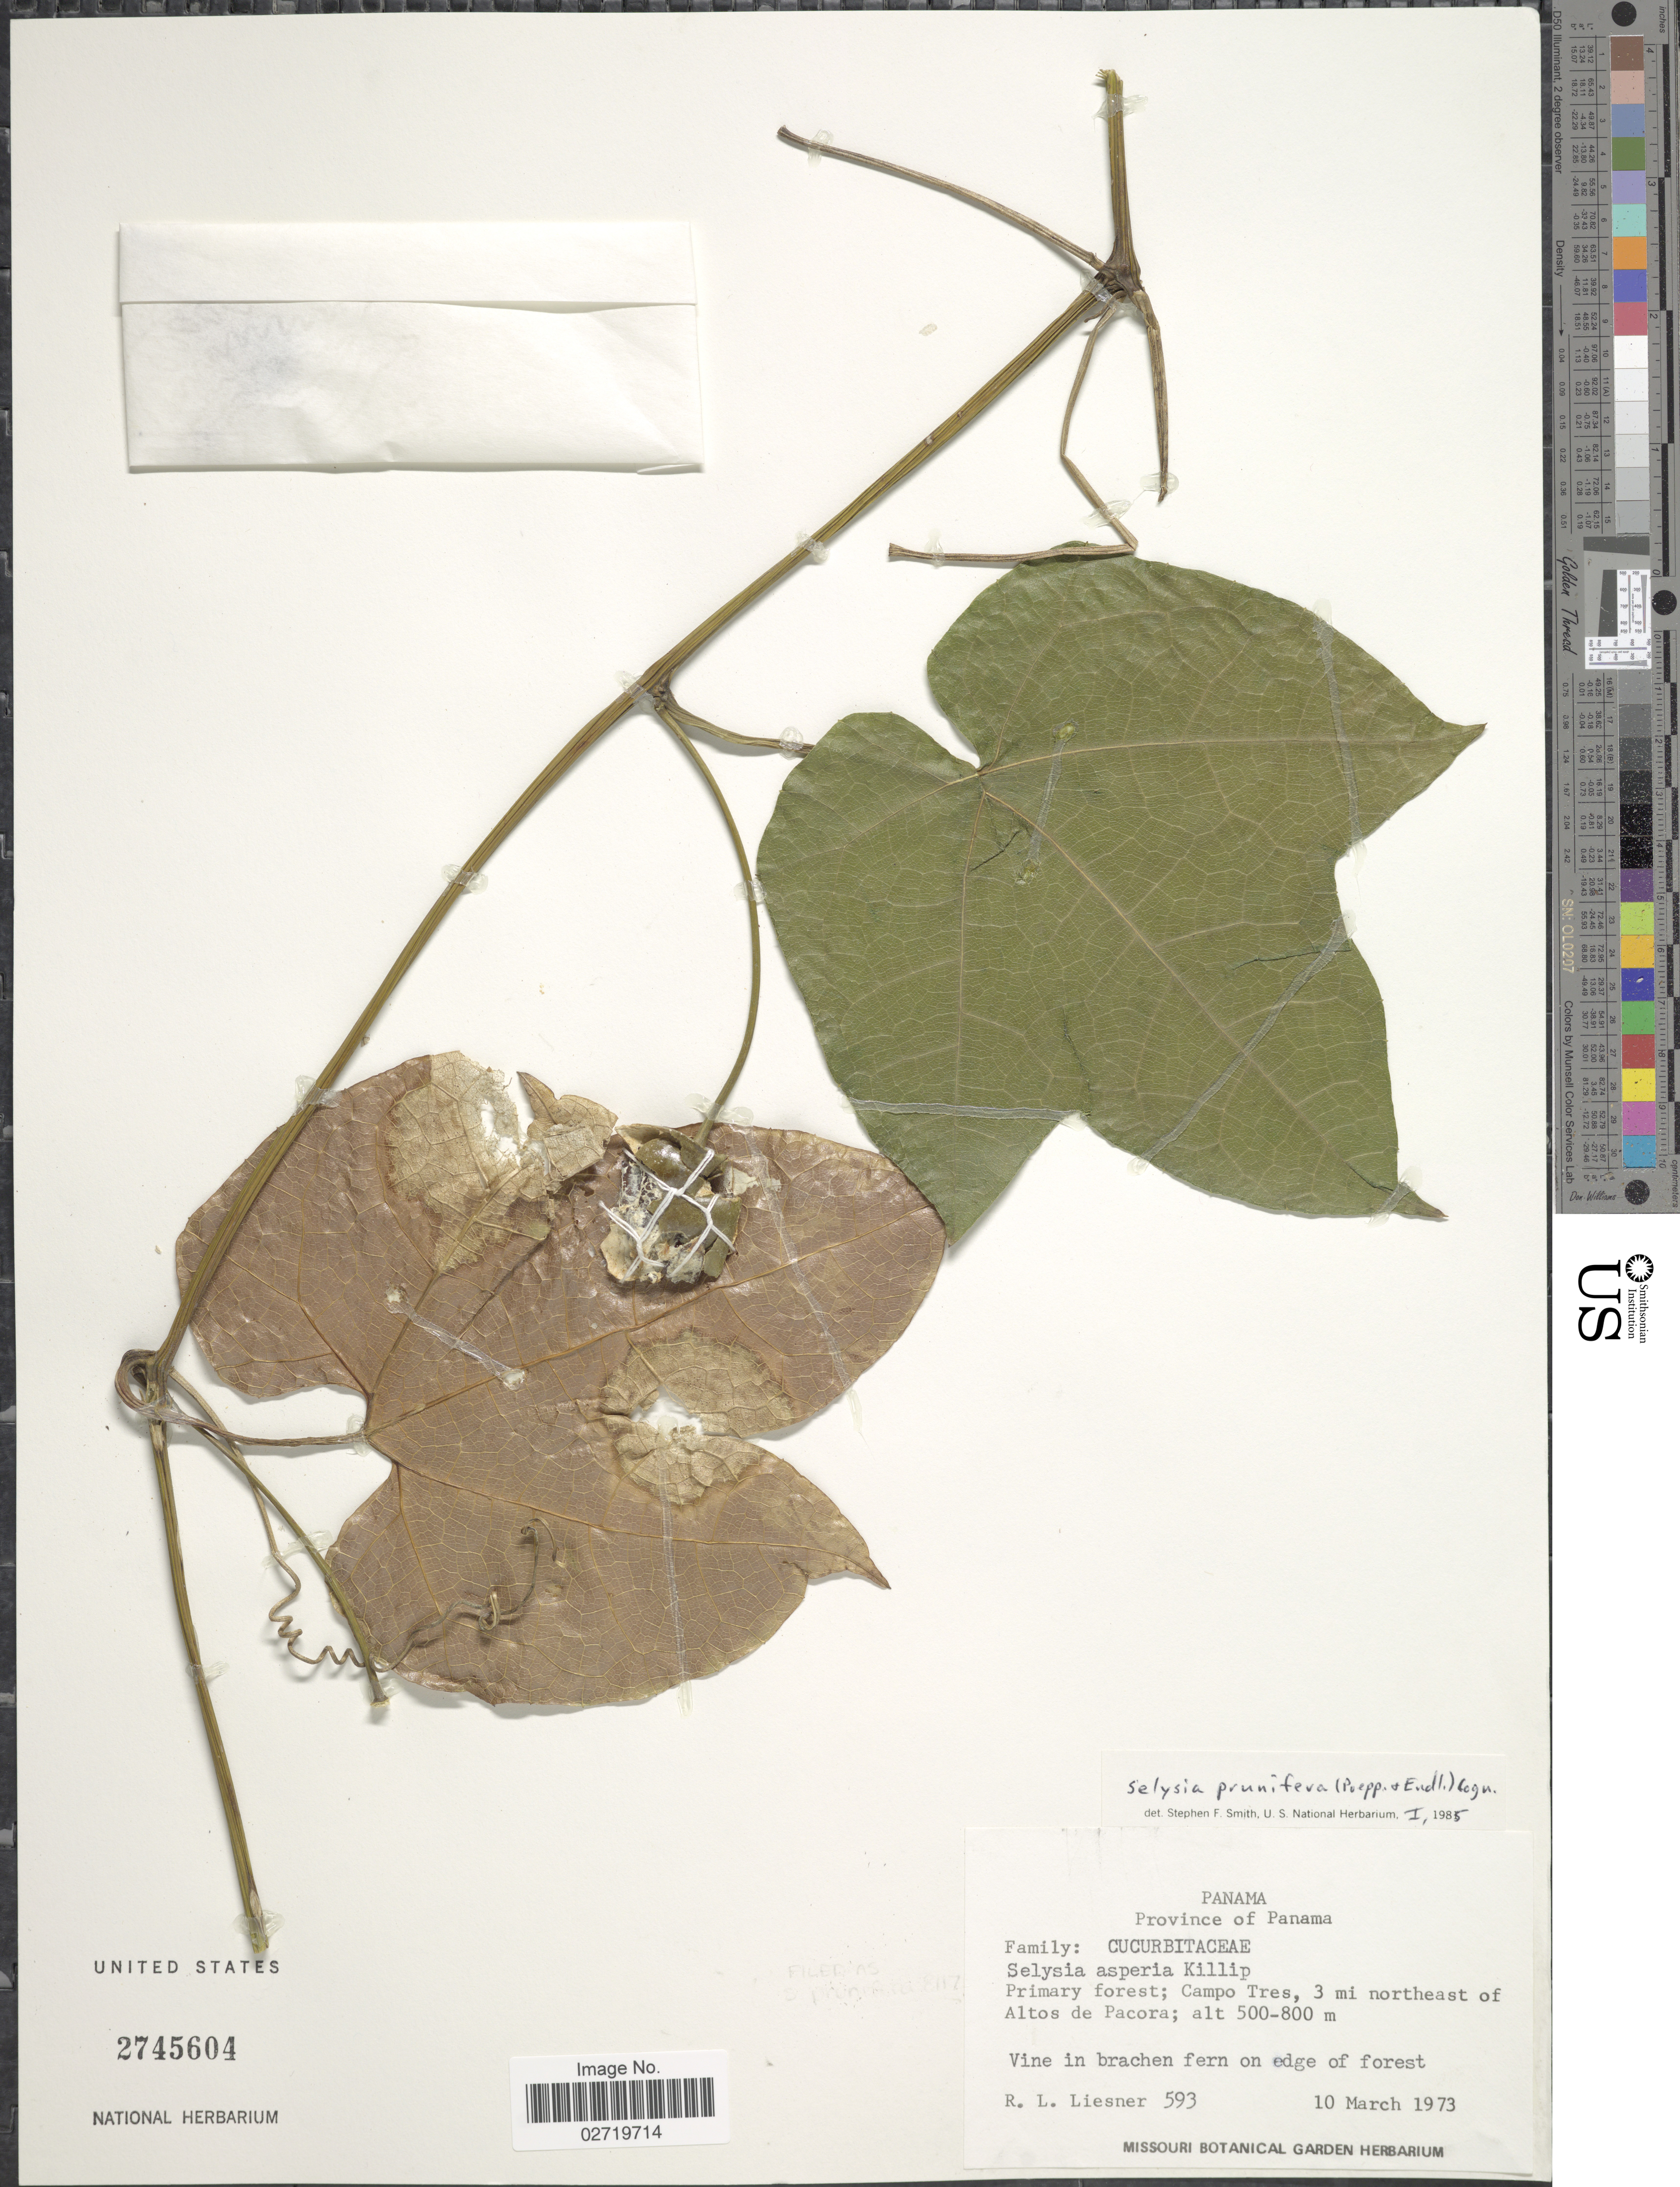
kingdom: Plantae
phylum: Tracheophyta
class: Magnoliopsida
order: Cucurbitales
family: Cucurbitaceae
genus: Selysia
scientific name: Selysia prunifera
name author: (Poepp. & Endl.) Cogn.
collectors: R. L. Liesner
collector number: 593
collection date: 1973-03-10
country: Panama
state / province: Panamá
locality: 3 mi northeast of Altos de Pacora.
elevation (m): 500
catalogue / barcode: US 2745604